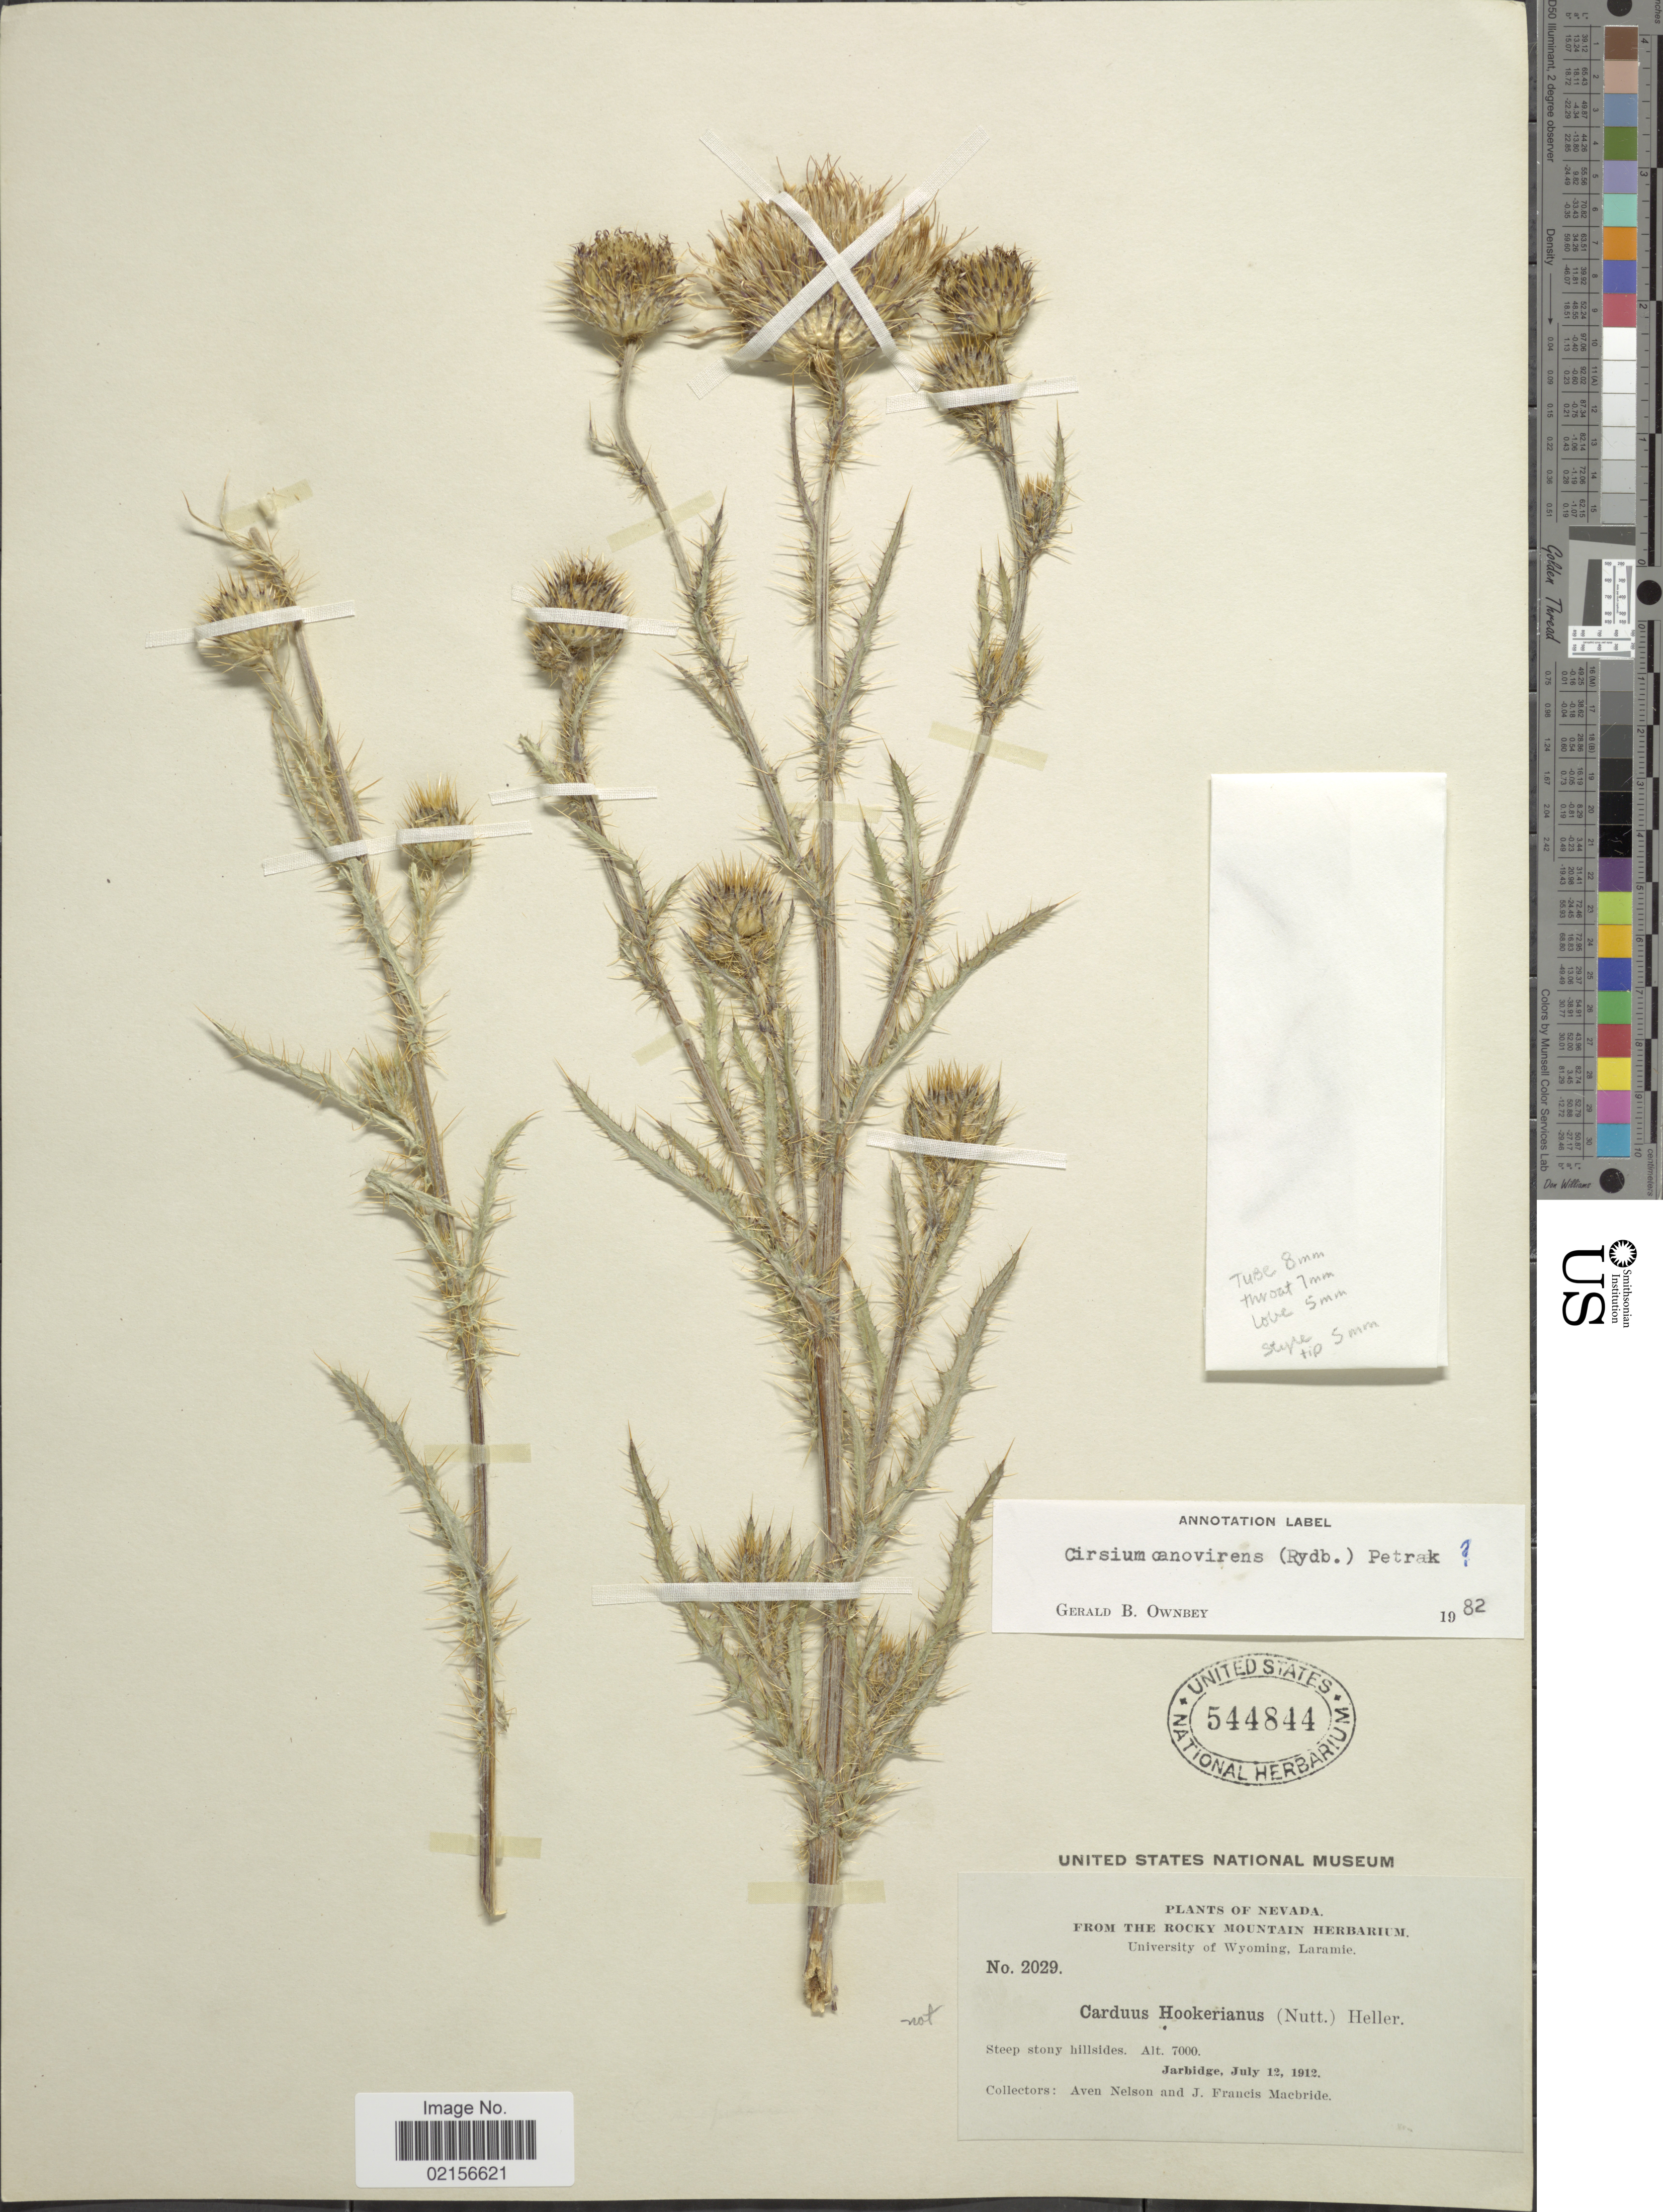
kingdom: Plantae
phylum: Tracheophyta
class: Magnoliopsida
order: Asterales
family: Asteraceae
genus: Cirsium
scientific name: Cirsium cymosum var. canovirens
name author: (Rydb.) D.J. Keil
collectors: A. Nelson & J. F. Macbride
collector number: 2029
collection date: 1912-07-12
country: United States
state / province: Nevada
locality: Steep stony hillsides, Jarbridge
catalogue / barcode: US 544844